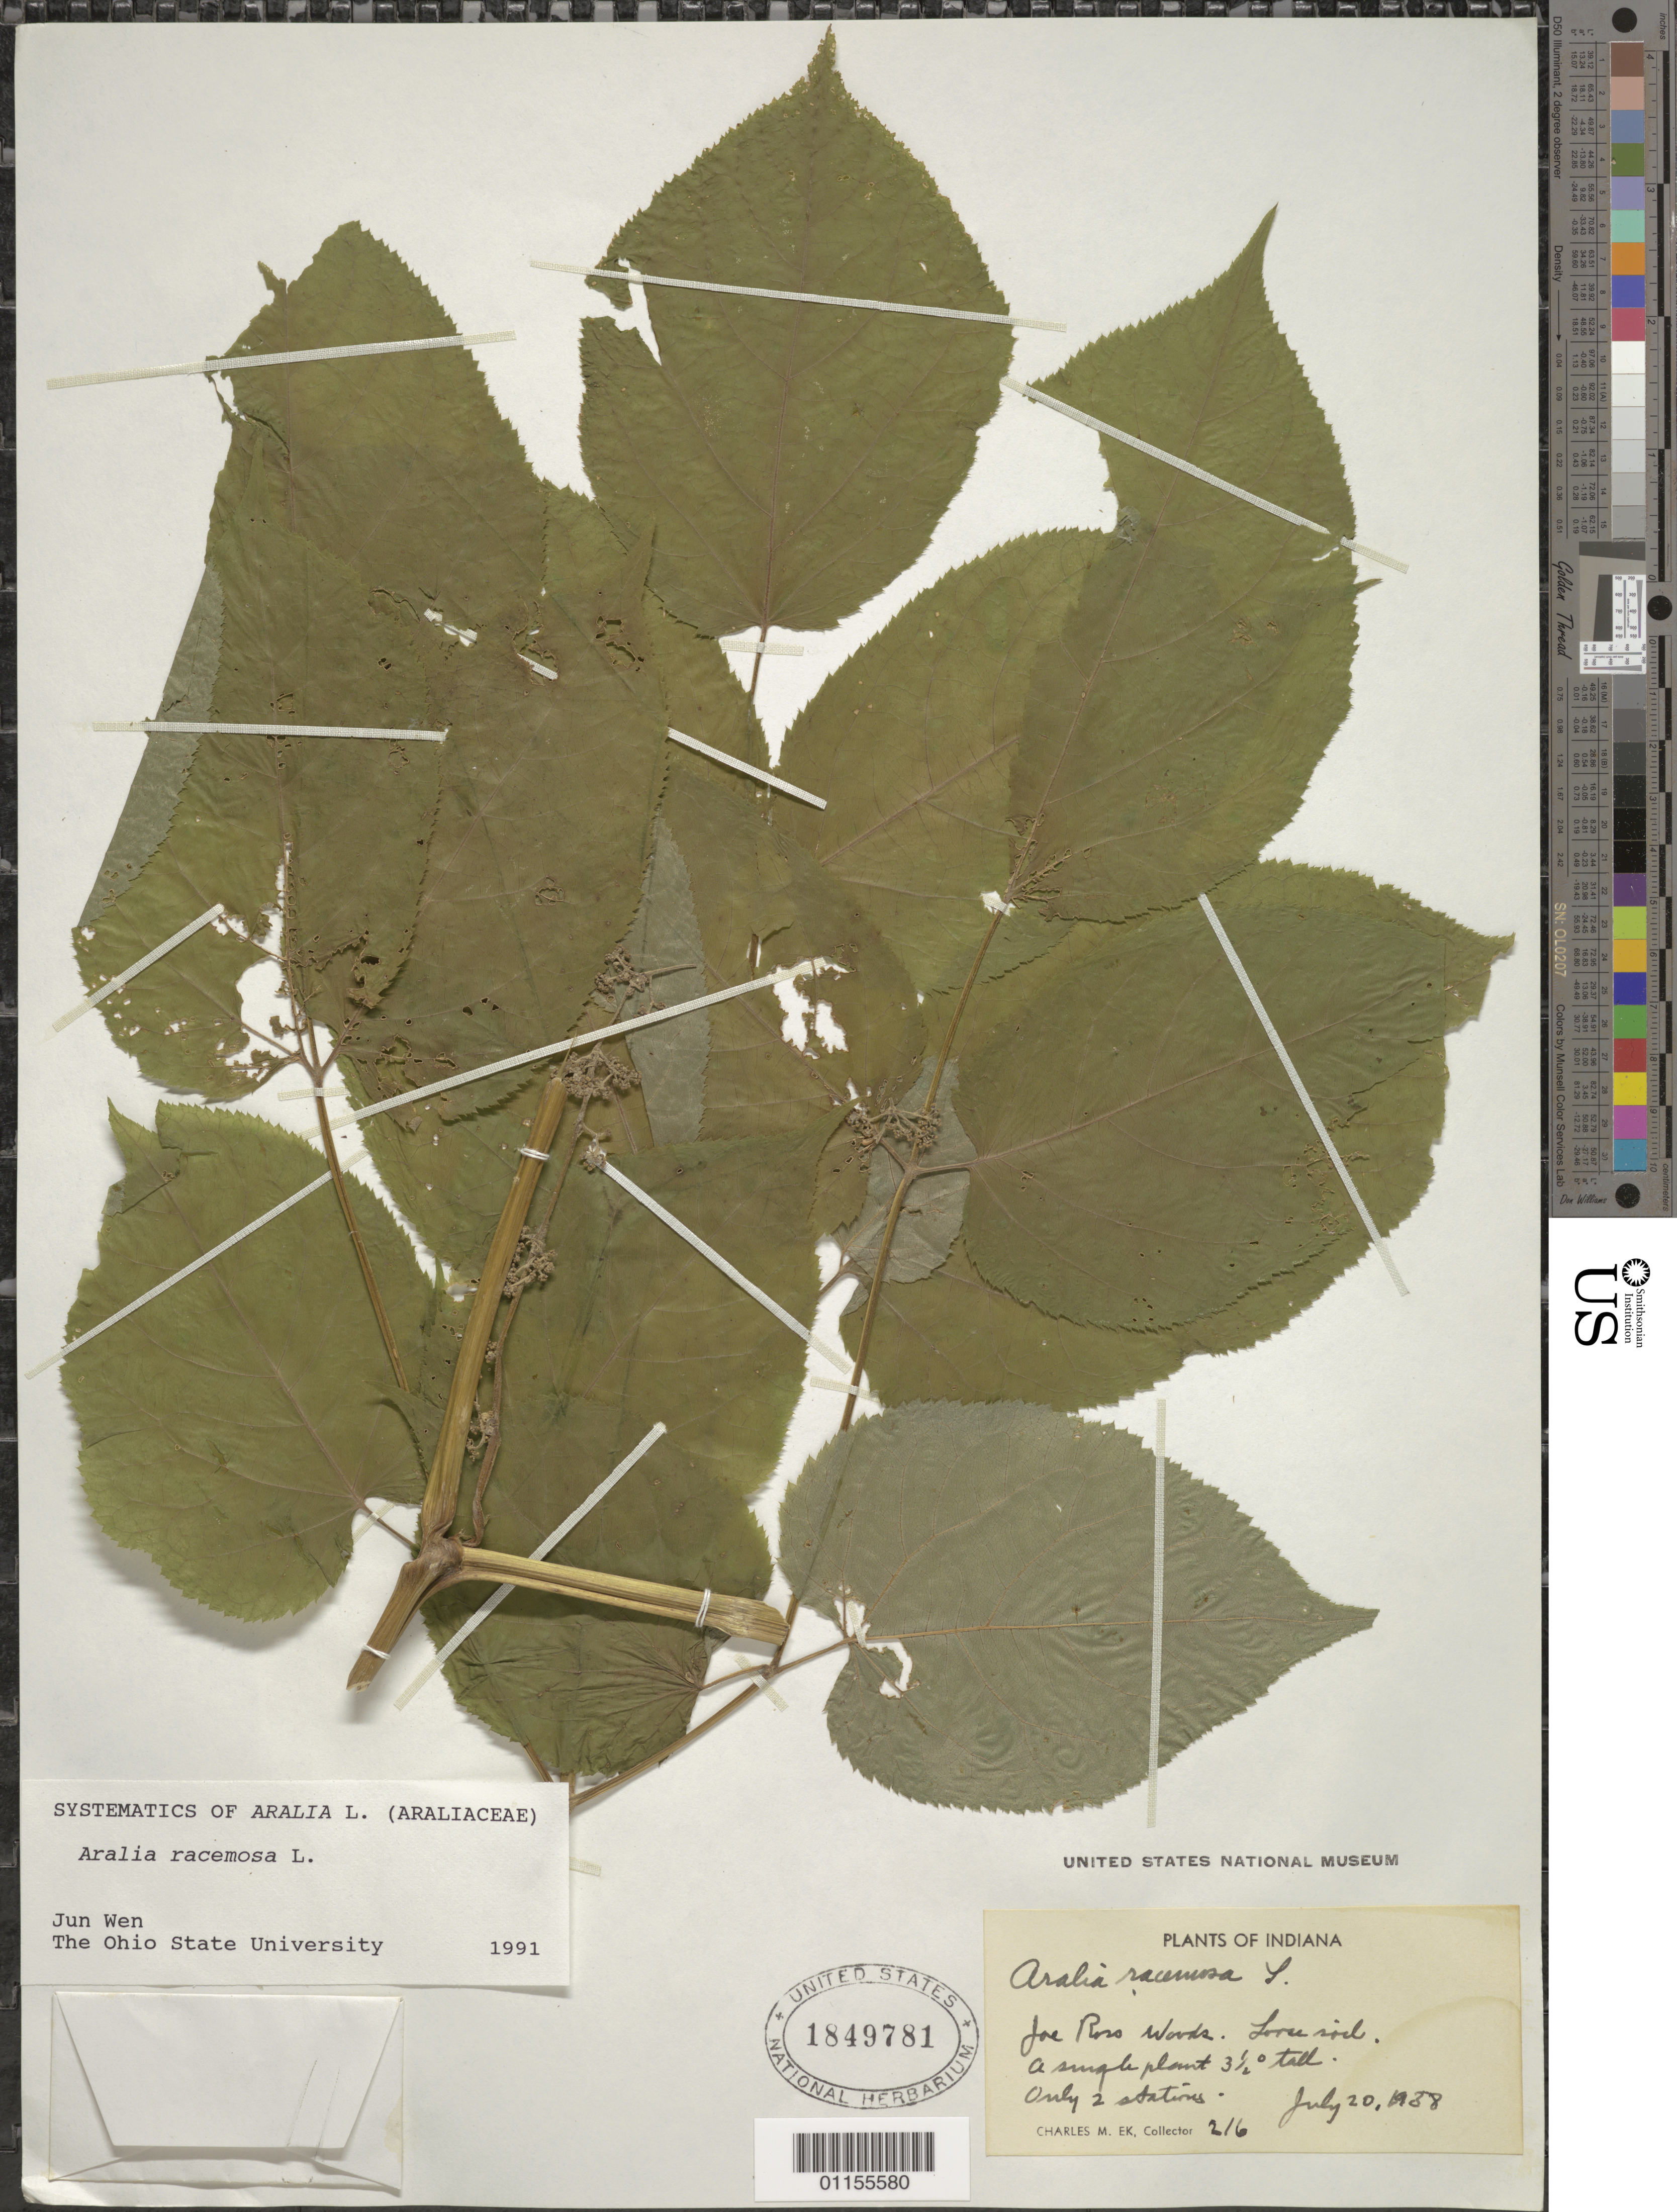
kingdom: Plantae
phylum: Tracheophyta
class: Magnoliopsida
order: Apiales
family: Araliaceae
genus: Aralia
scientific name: Aralia racemosa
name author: L.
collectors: C. Ek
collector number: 216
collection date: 1938-07-20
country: United States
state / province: Indiana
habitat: Woods. A single plant.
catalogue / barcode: US 1849781